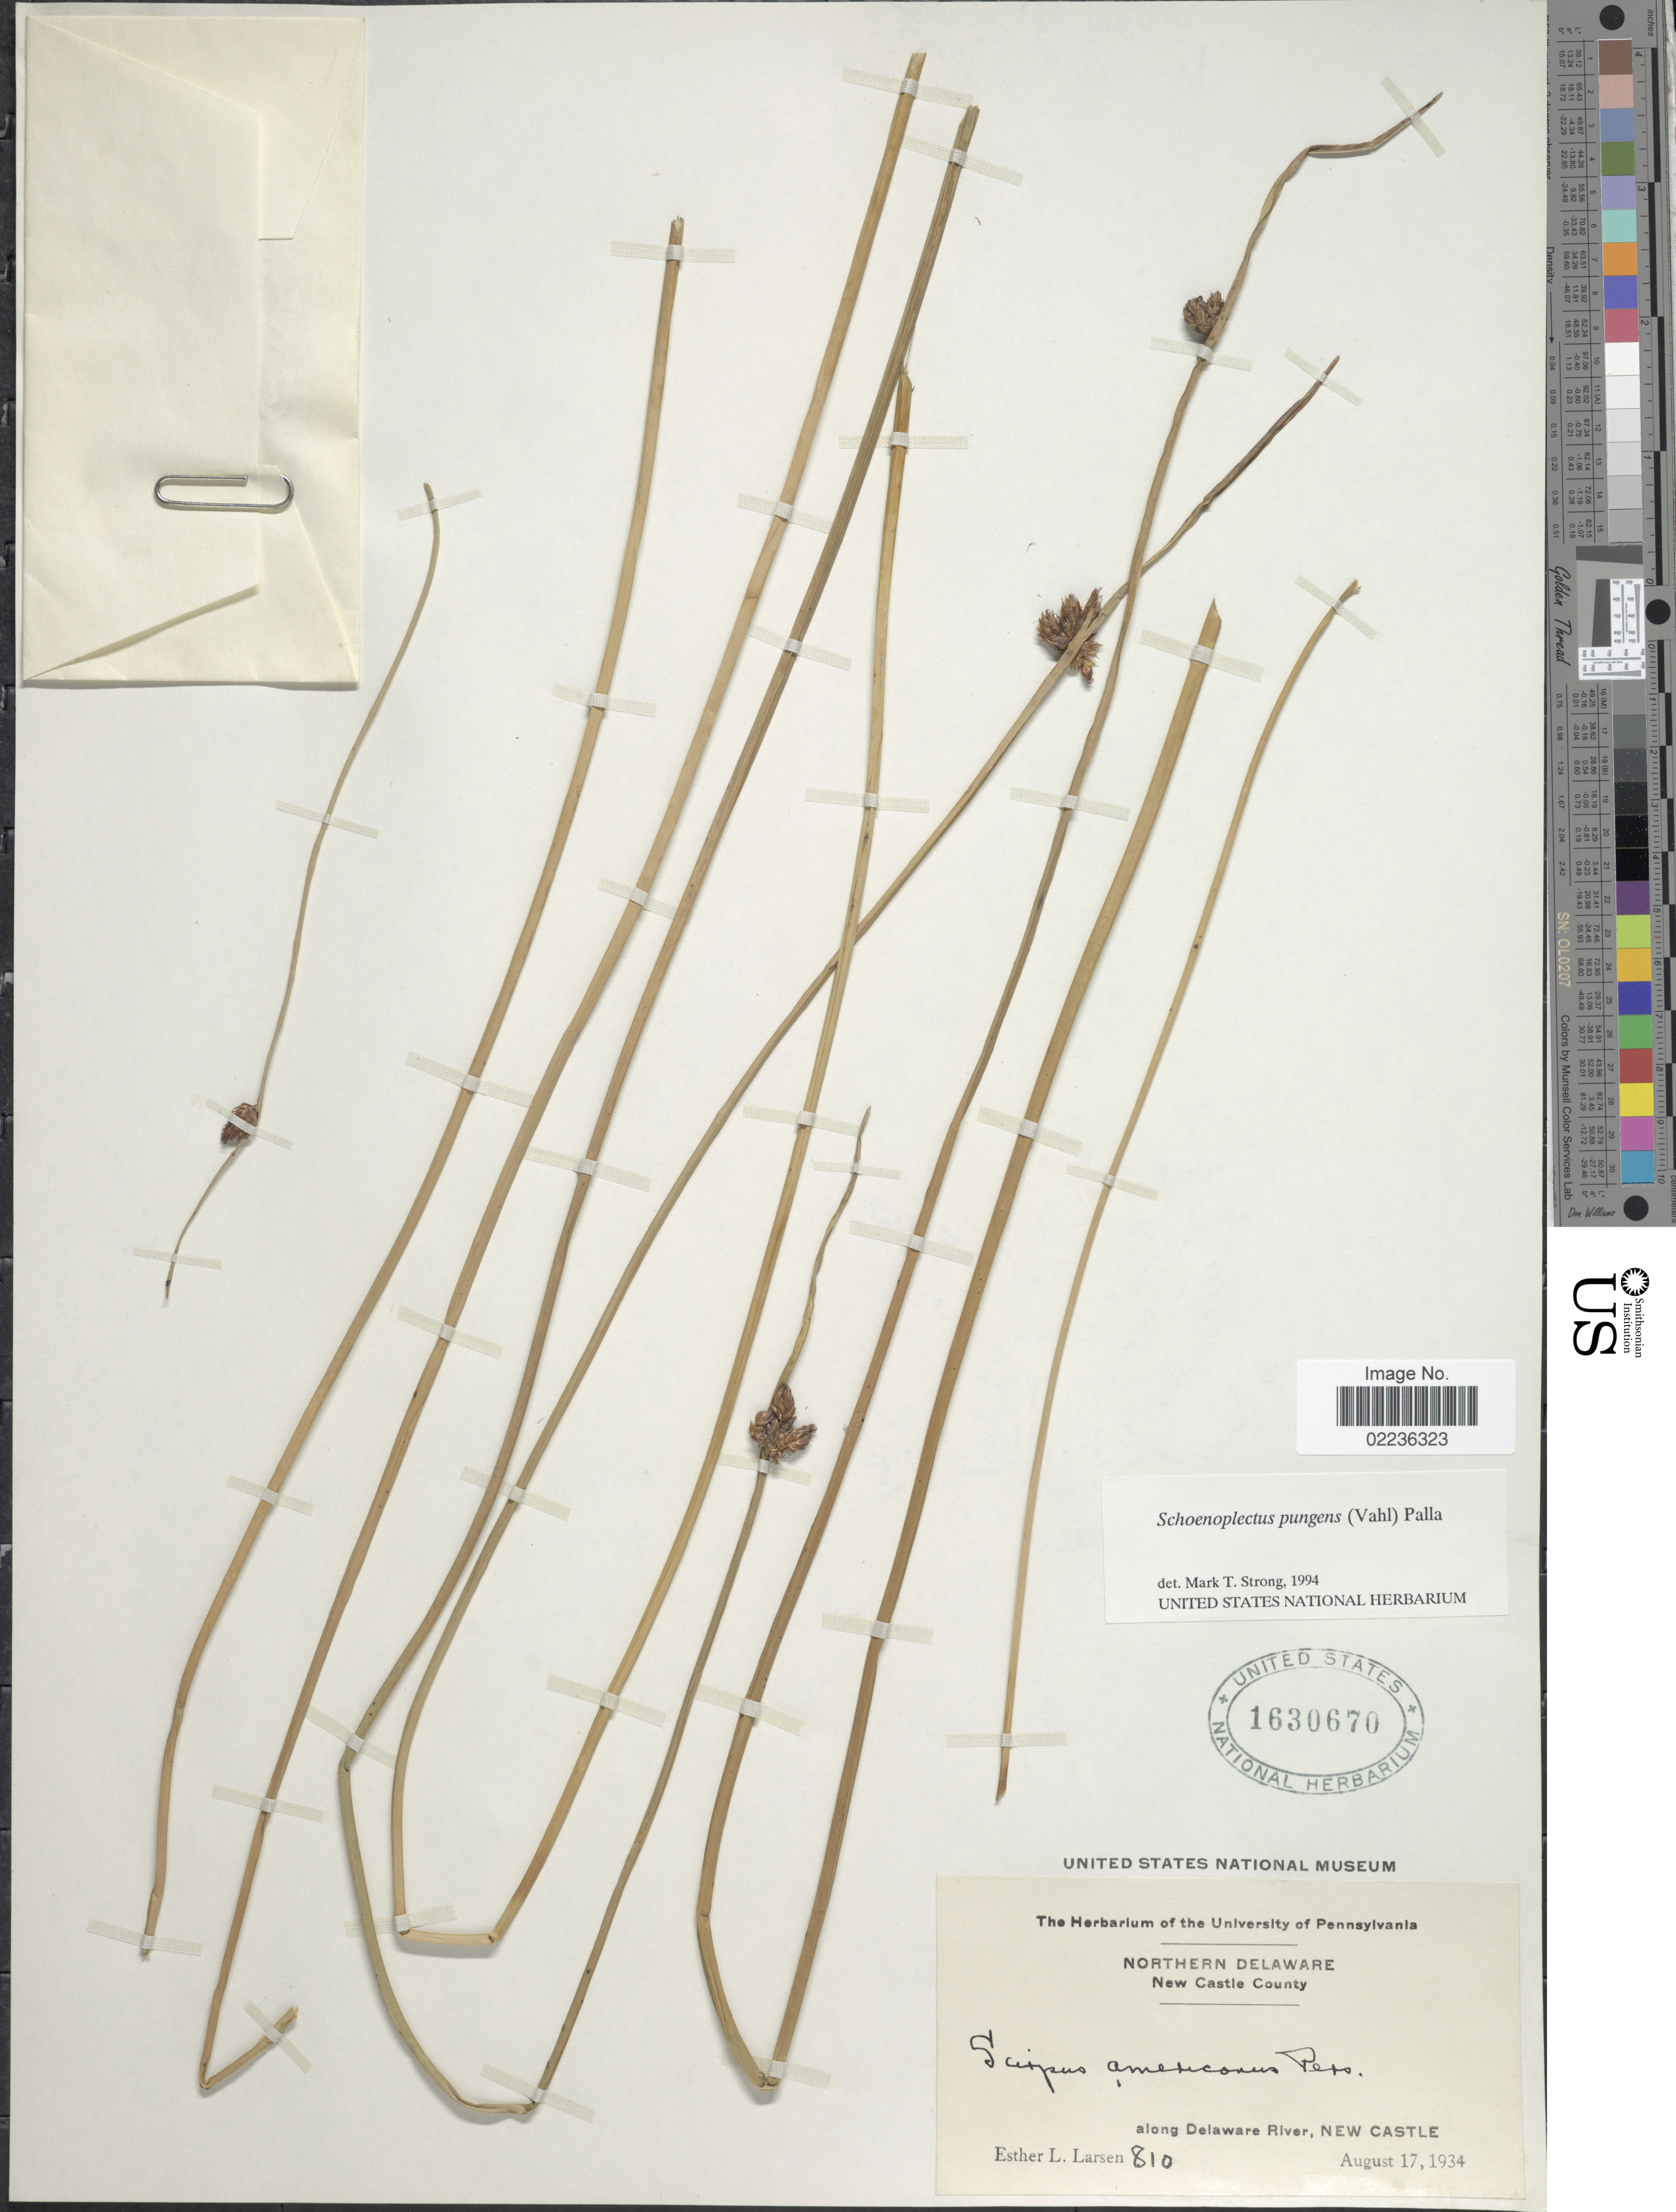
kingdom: Plantae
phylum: Tracheophyta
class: Liliopsida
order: Poales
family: Cyperaceae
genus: Schoenoplectus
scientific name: Schoenoplectus pungens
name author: (Vahl) Palla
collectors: E. L. Larsen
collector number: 810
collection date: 1934-08-17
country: United States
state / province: Delaware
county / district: New Castle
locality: Northern Delaware. New Castle County, along Delaware River, New Castle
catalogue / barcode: US 1630670